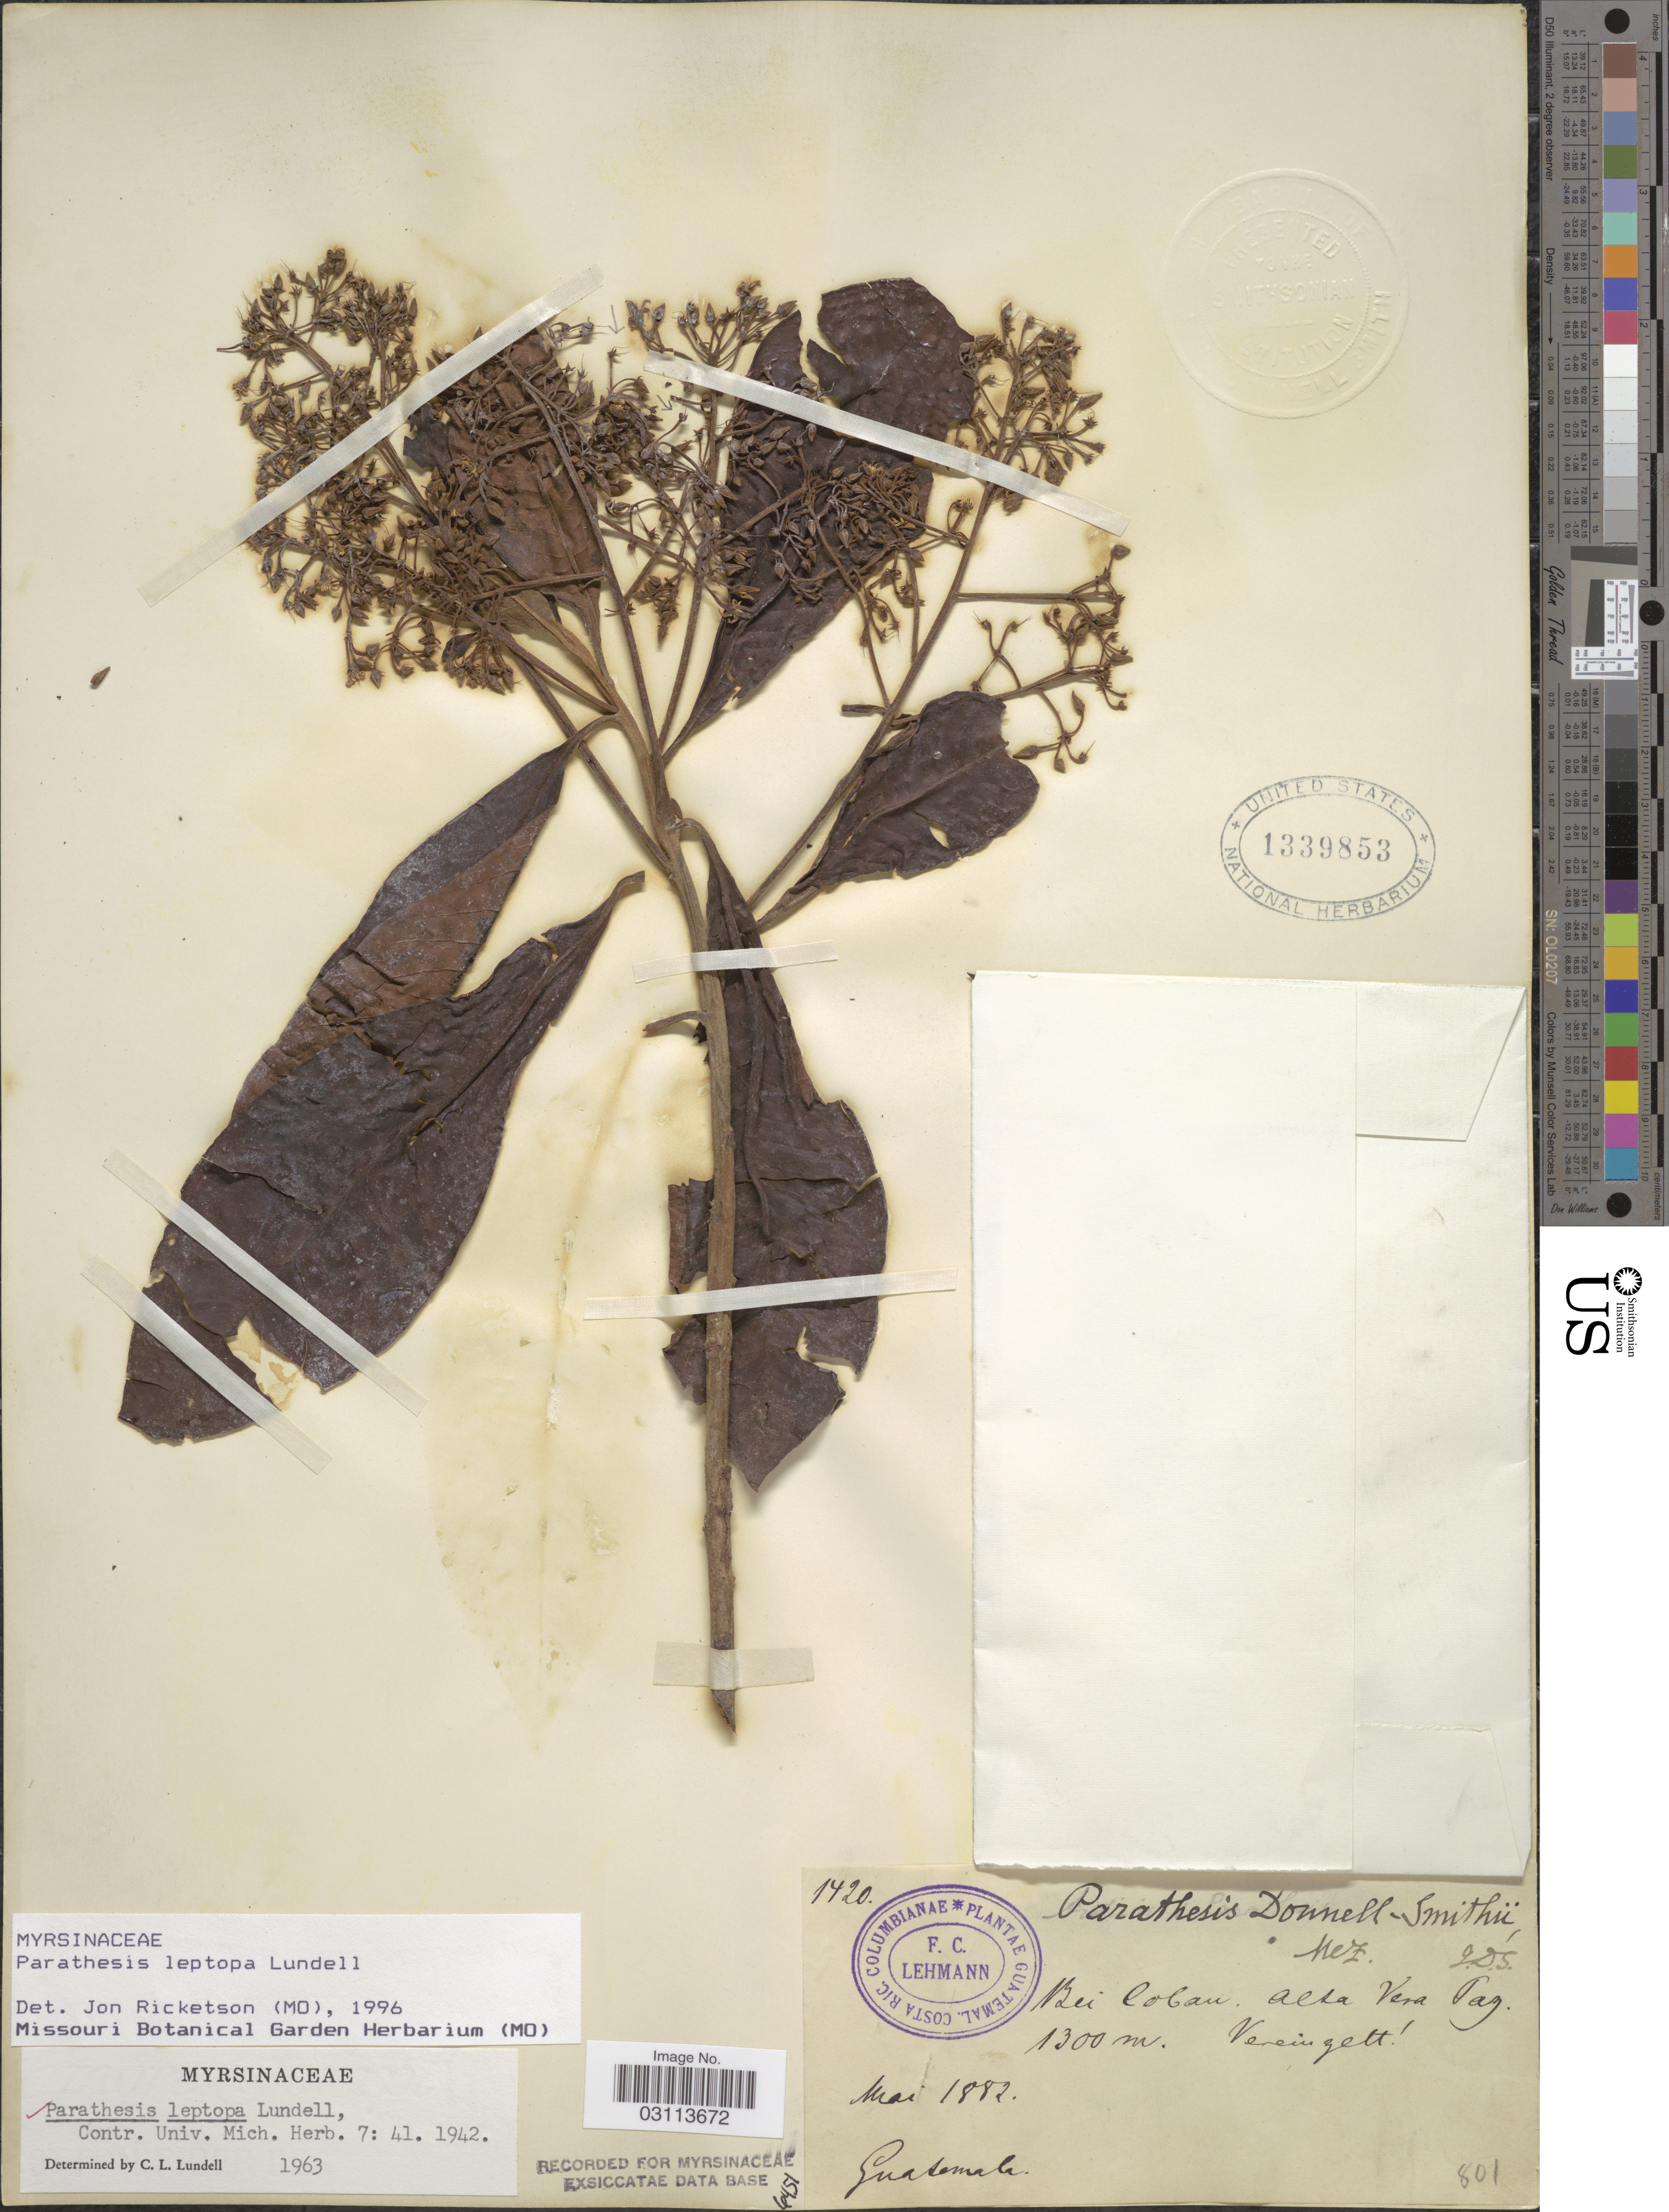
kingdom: Plantae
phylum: Tracheophyta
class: Magnoliopsida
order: Ericales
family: Primulaceae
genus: Parathesis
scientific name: Parathesis leptopa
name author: Lundell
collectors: F. C. Lehmann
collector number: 1420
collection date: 1882-05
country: Guatemala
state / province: Alta Verapaz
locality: Bei Coban, Alta Vera Paz.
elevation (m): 1300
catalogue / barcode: US 1339853